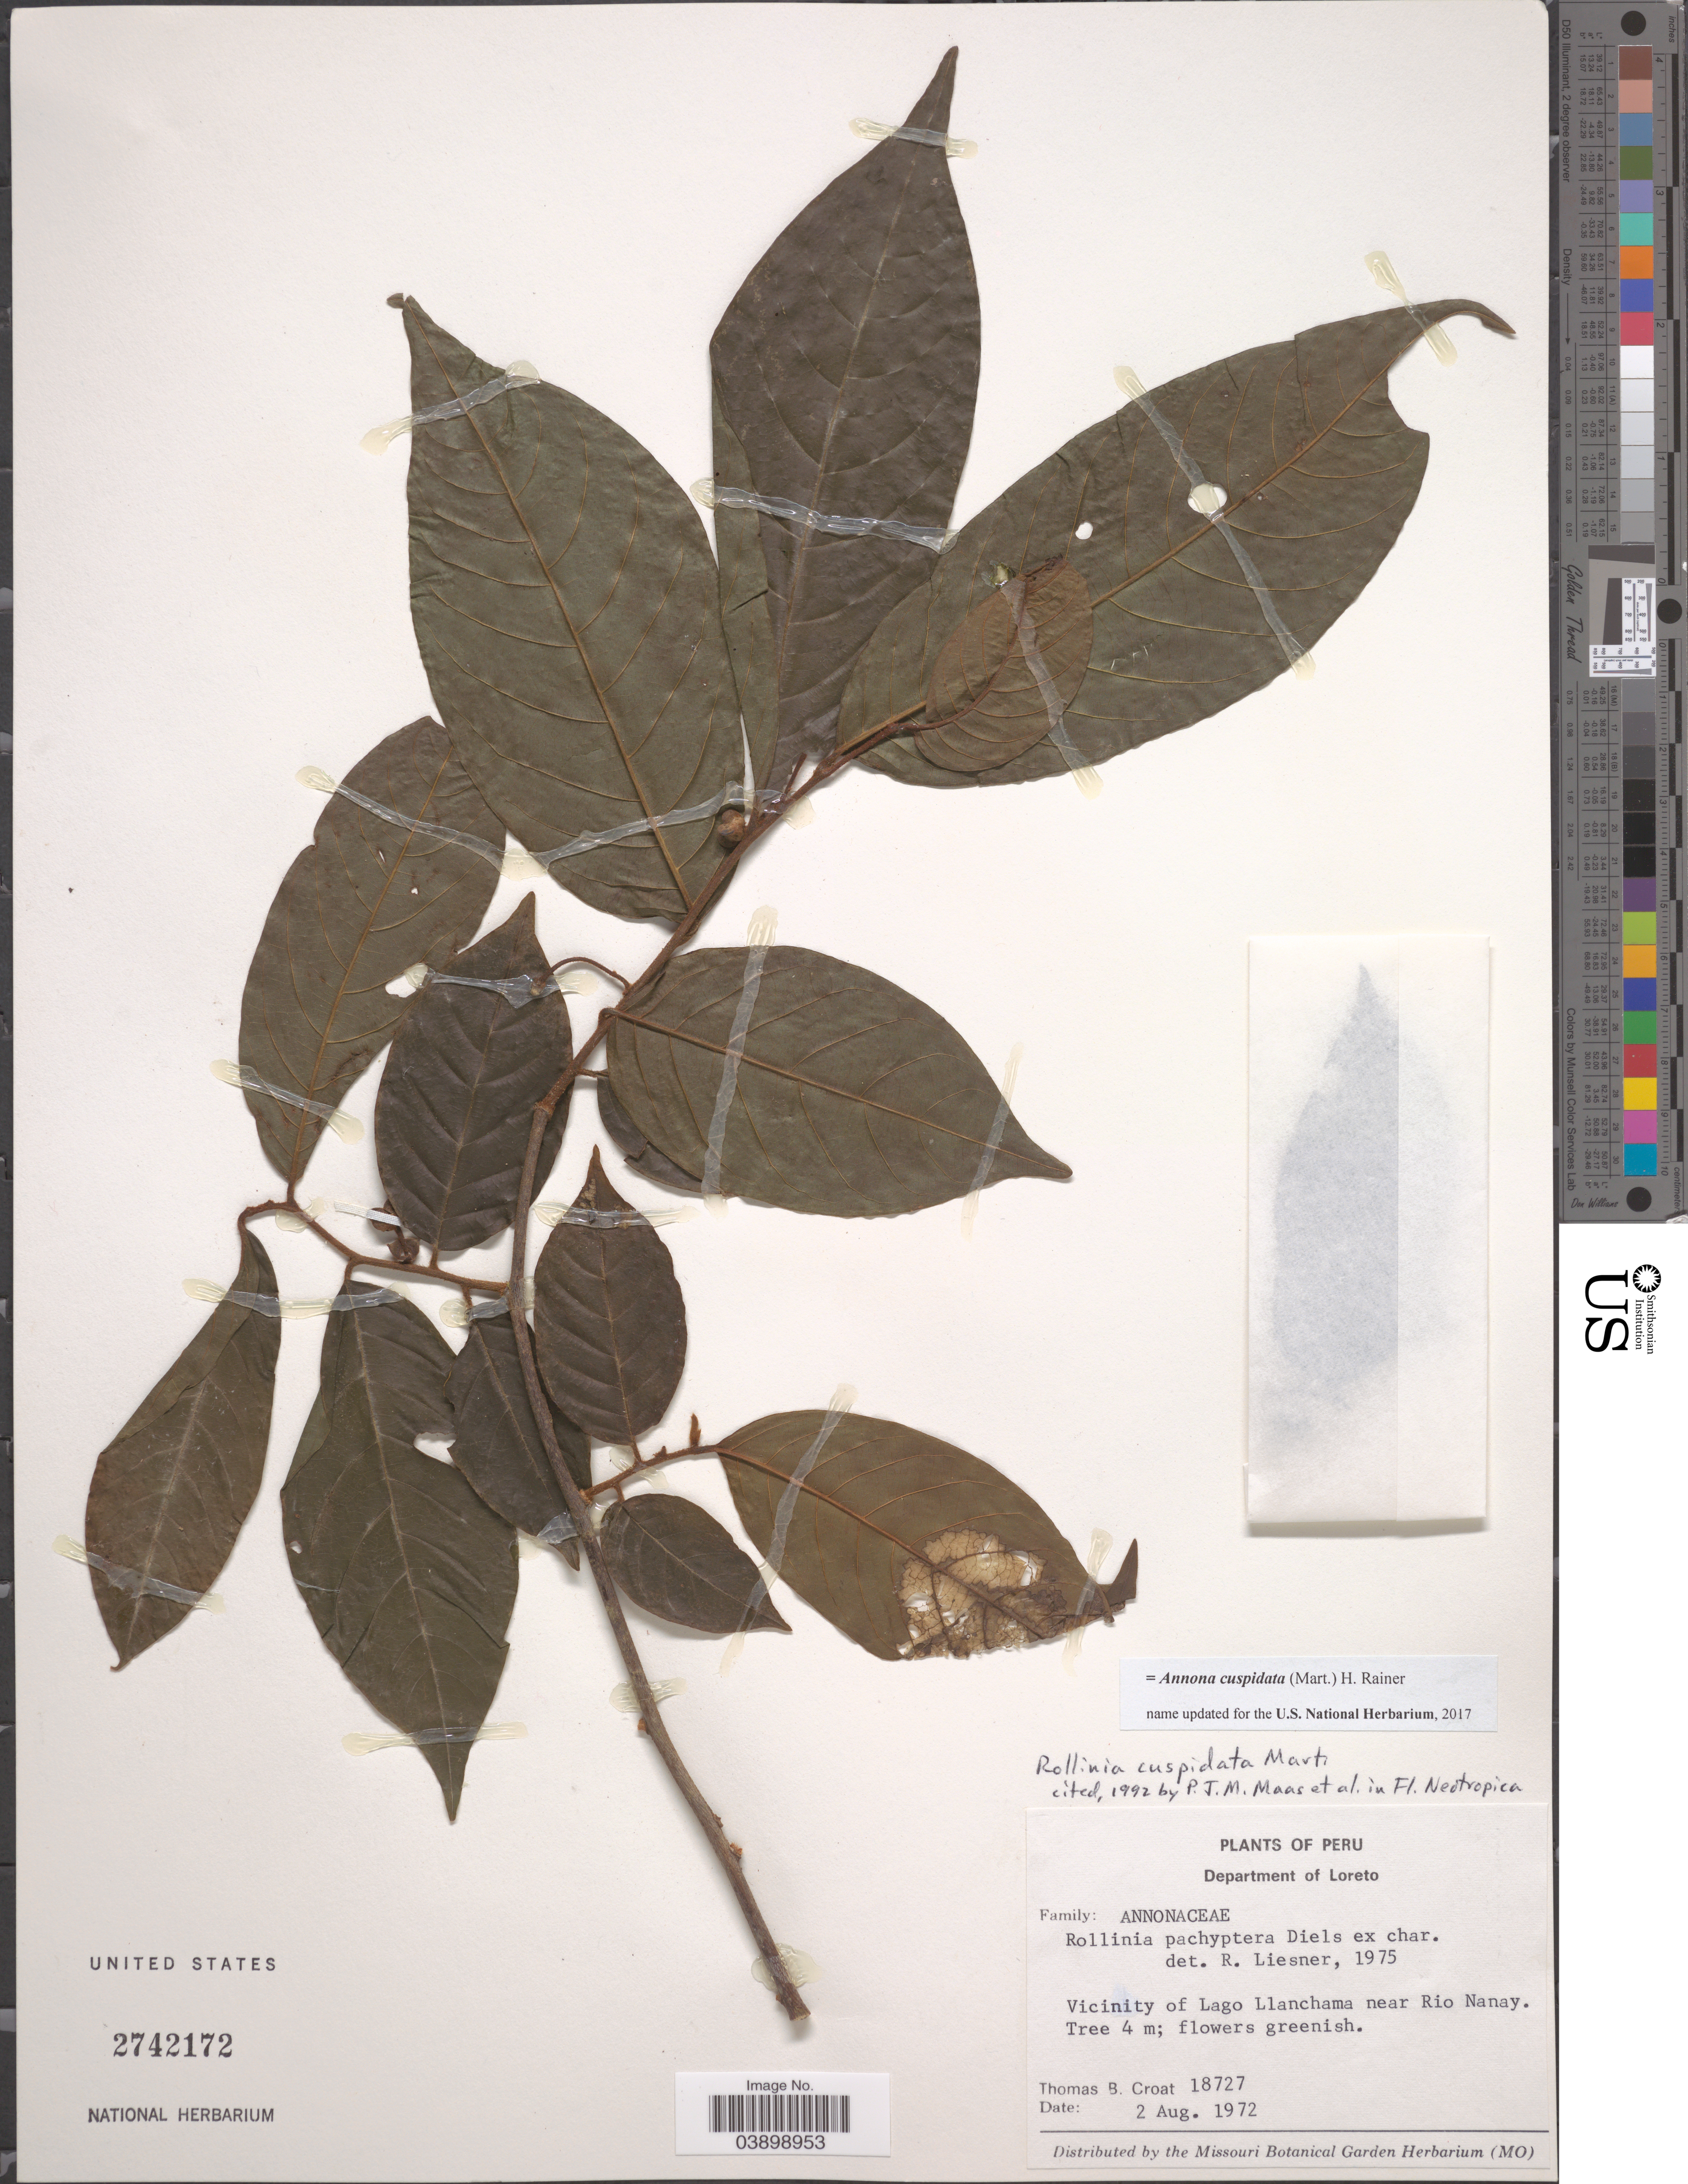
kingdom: Plantae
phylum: Tracheophyta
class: Magnoliopsida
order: Magnoliales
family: Annonaceae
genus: Annona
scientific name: Annona cuspidata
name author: (Mart.) H. Rainer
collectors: T. B. Croat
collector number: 18727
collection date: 1972-08-02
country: Peru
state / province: Loreto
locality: Department of Loreto. Vicinity of Lago Llanchama near Rio Nanay.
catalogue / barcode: US 2742172